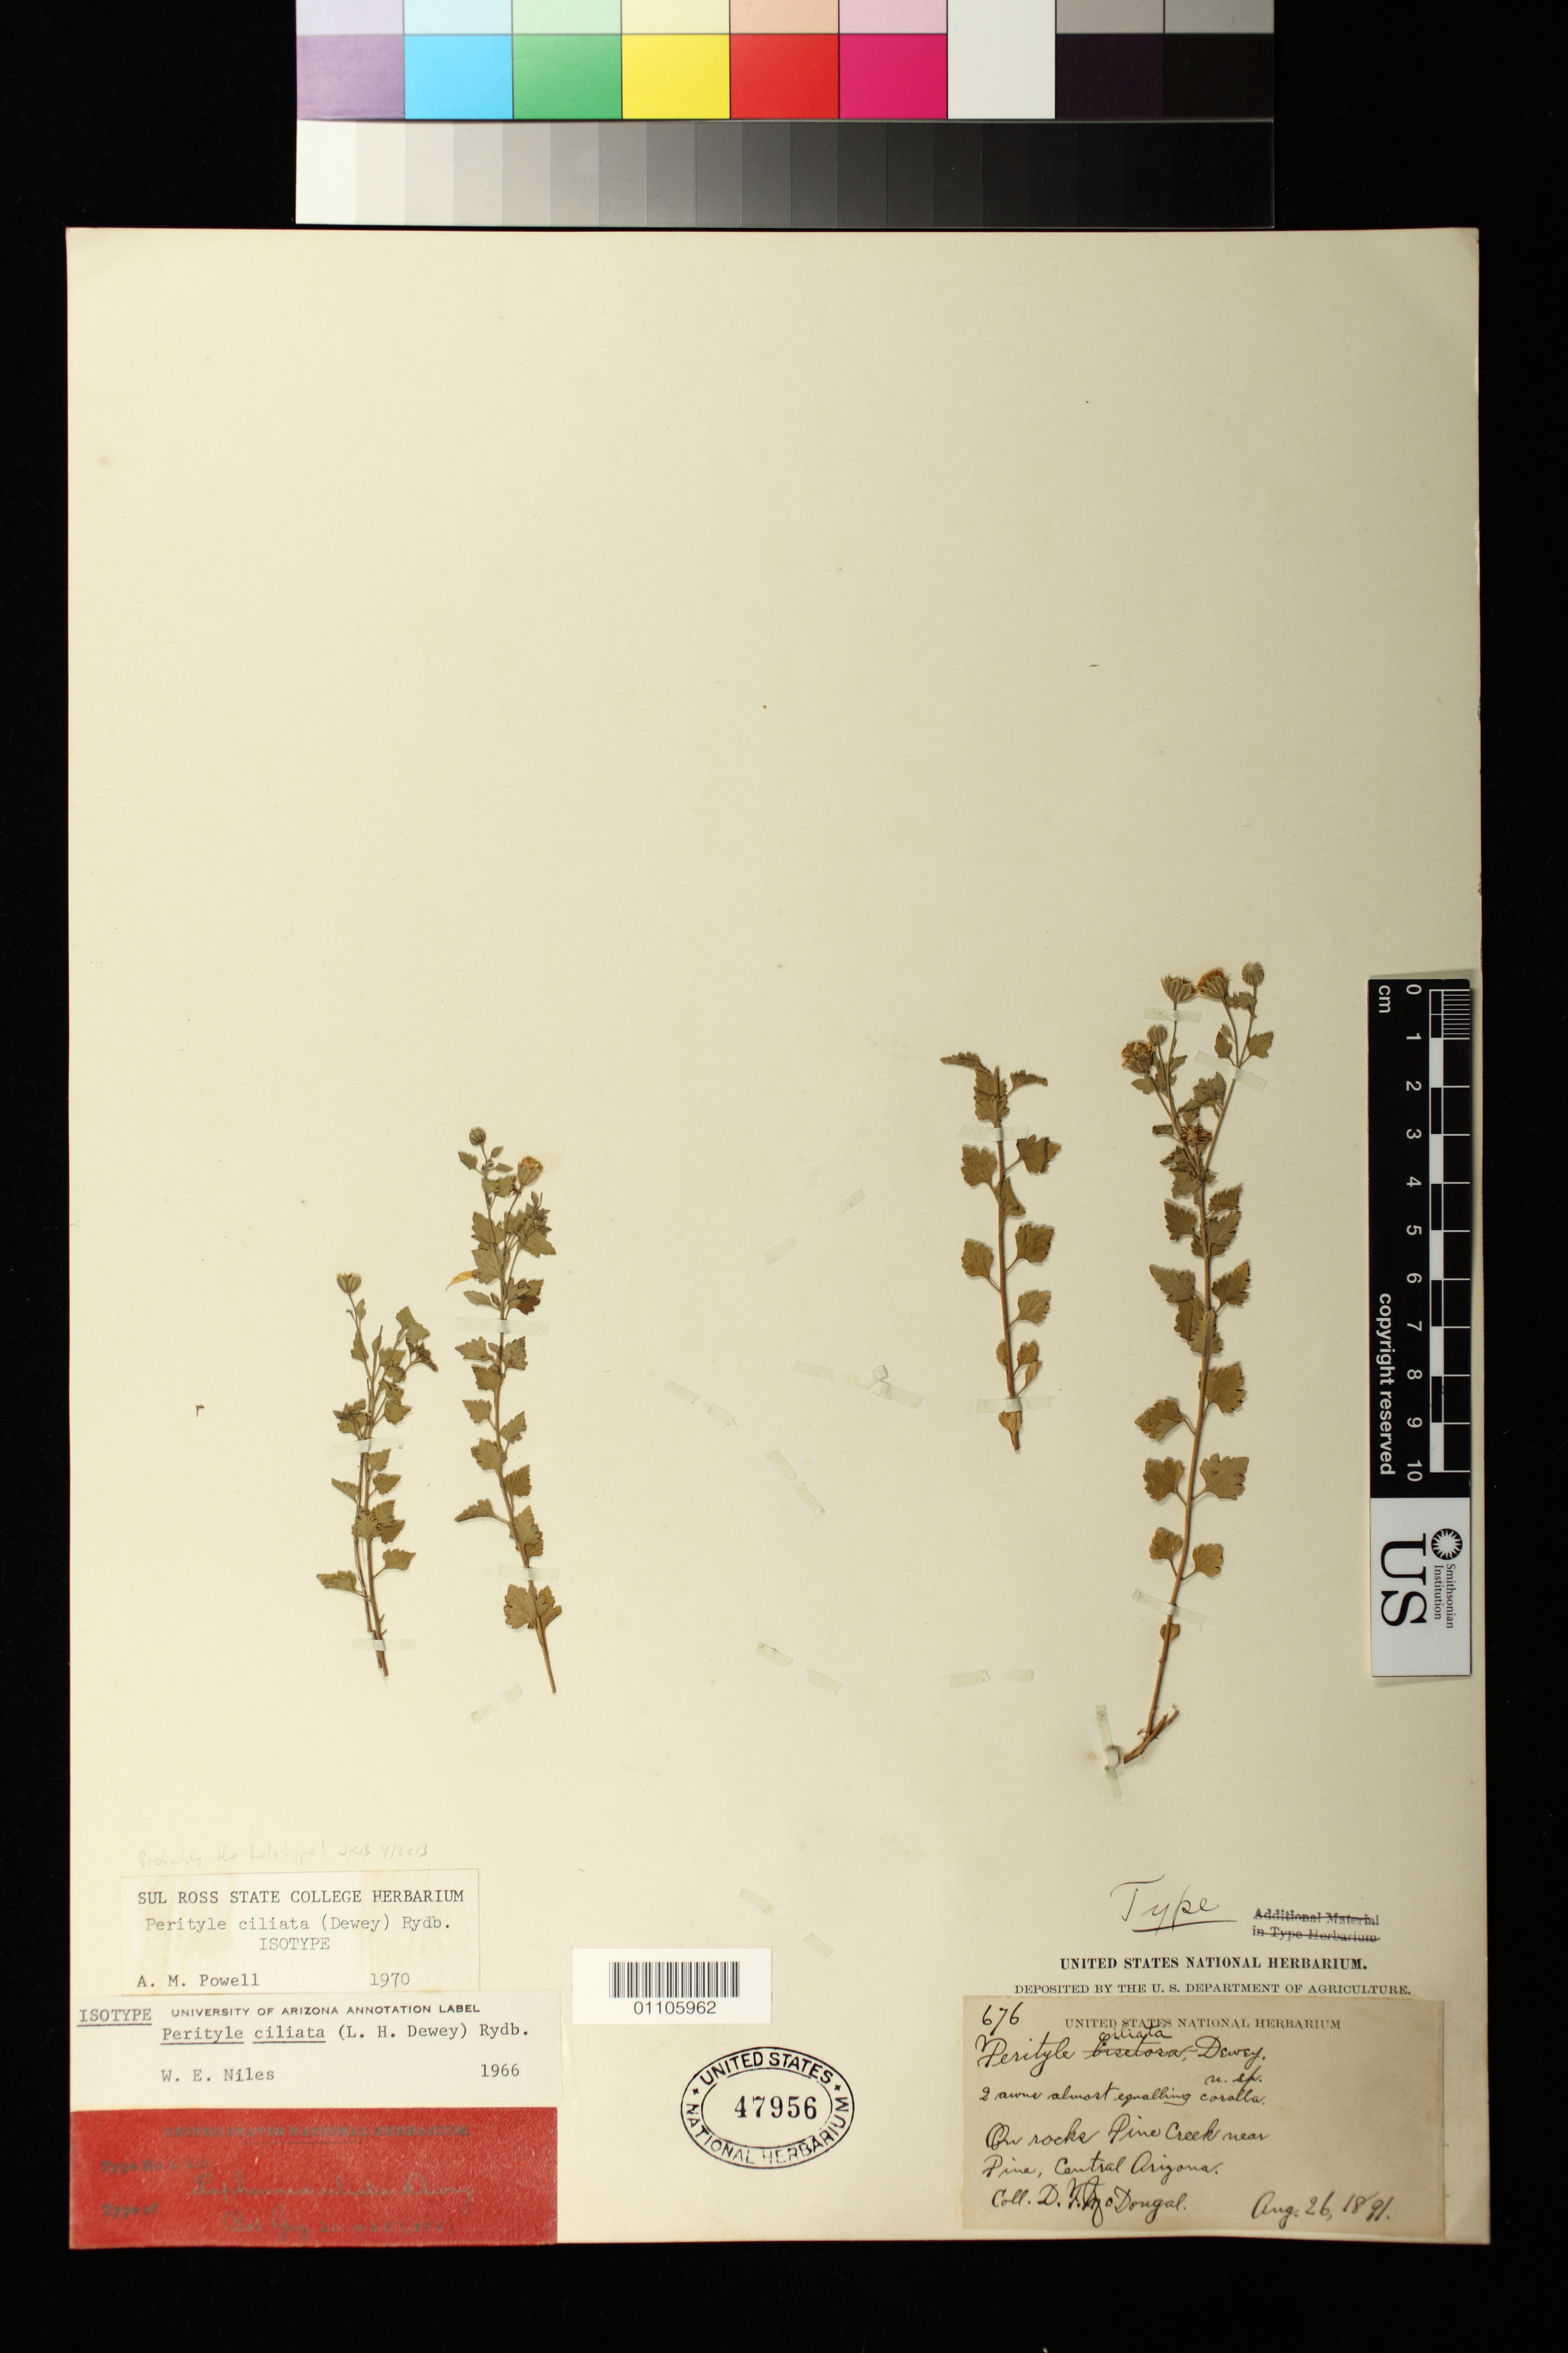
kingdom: Plantae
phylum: Tracheophyta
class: Magnoliopsida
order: Asterales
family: Asteraceae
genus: Laphamia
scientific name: Laphamia ciliata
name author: L.H. Dewey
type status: Holotype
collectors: D. T. MacDougal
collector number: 676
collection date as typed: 26 Aug 1891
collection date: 1891-08-26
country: United States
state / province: Arizona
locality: On rocks, Pine creek, near Pine, Central Arizona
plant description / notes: Annotated as "isotype" by both W.E. Niles (1966) and A.M. Powell (1970), but this duplicate (USNH 47956) is surely the holotype.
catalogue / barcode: US 47956